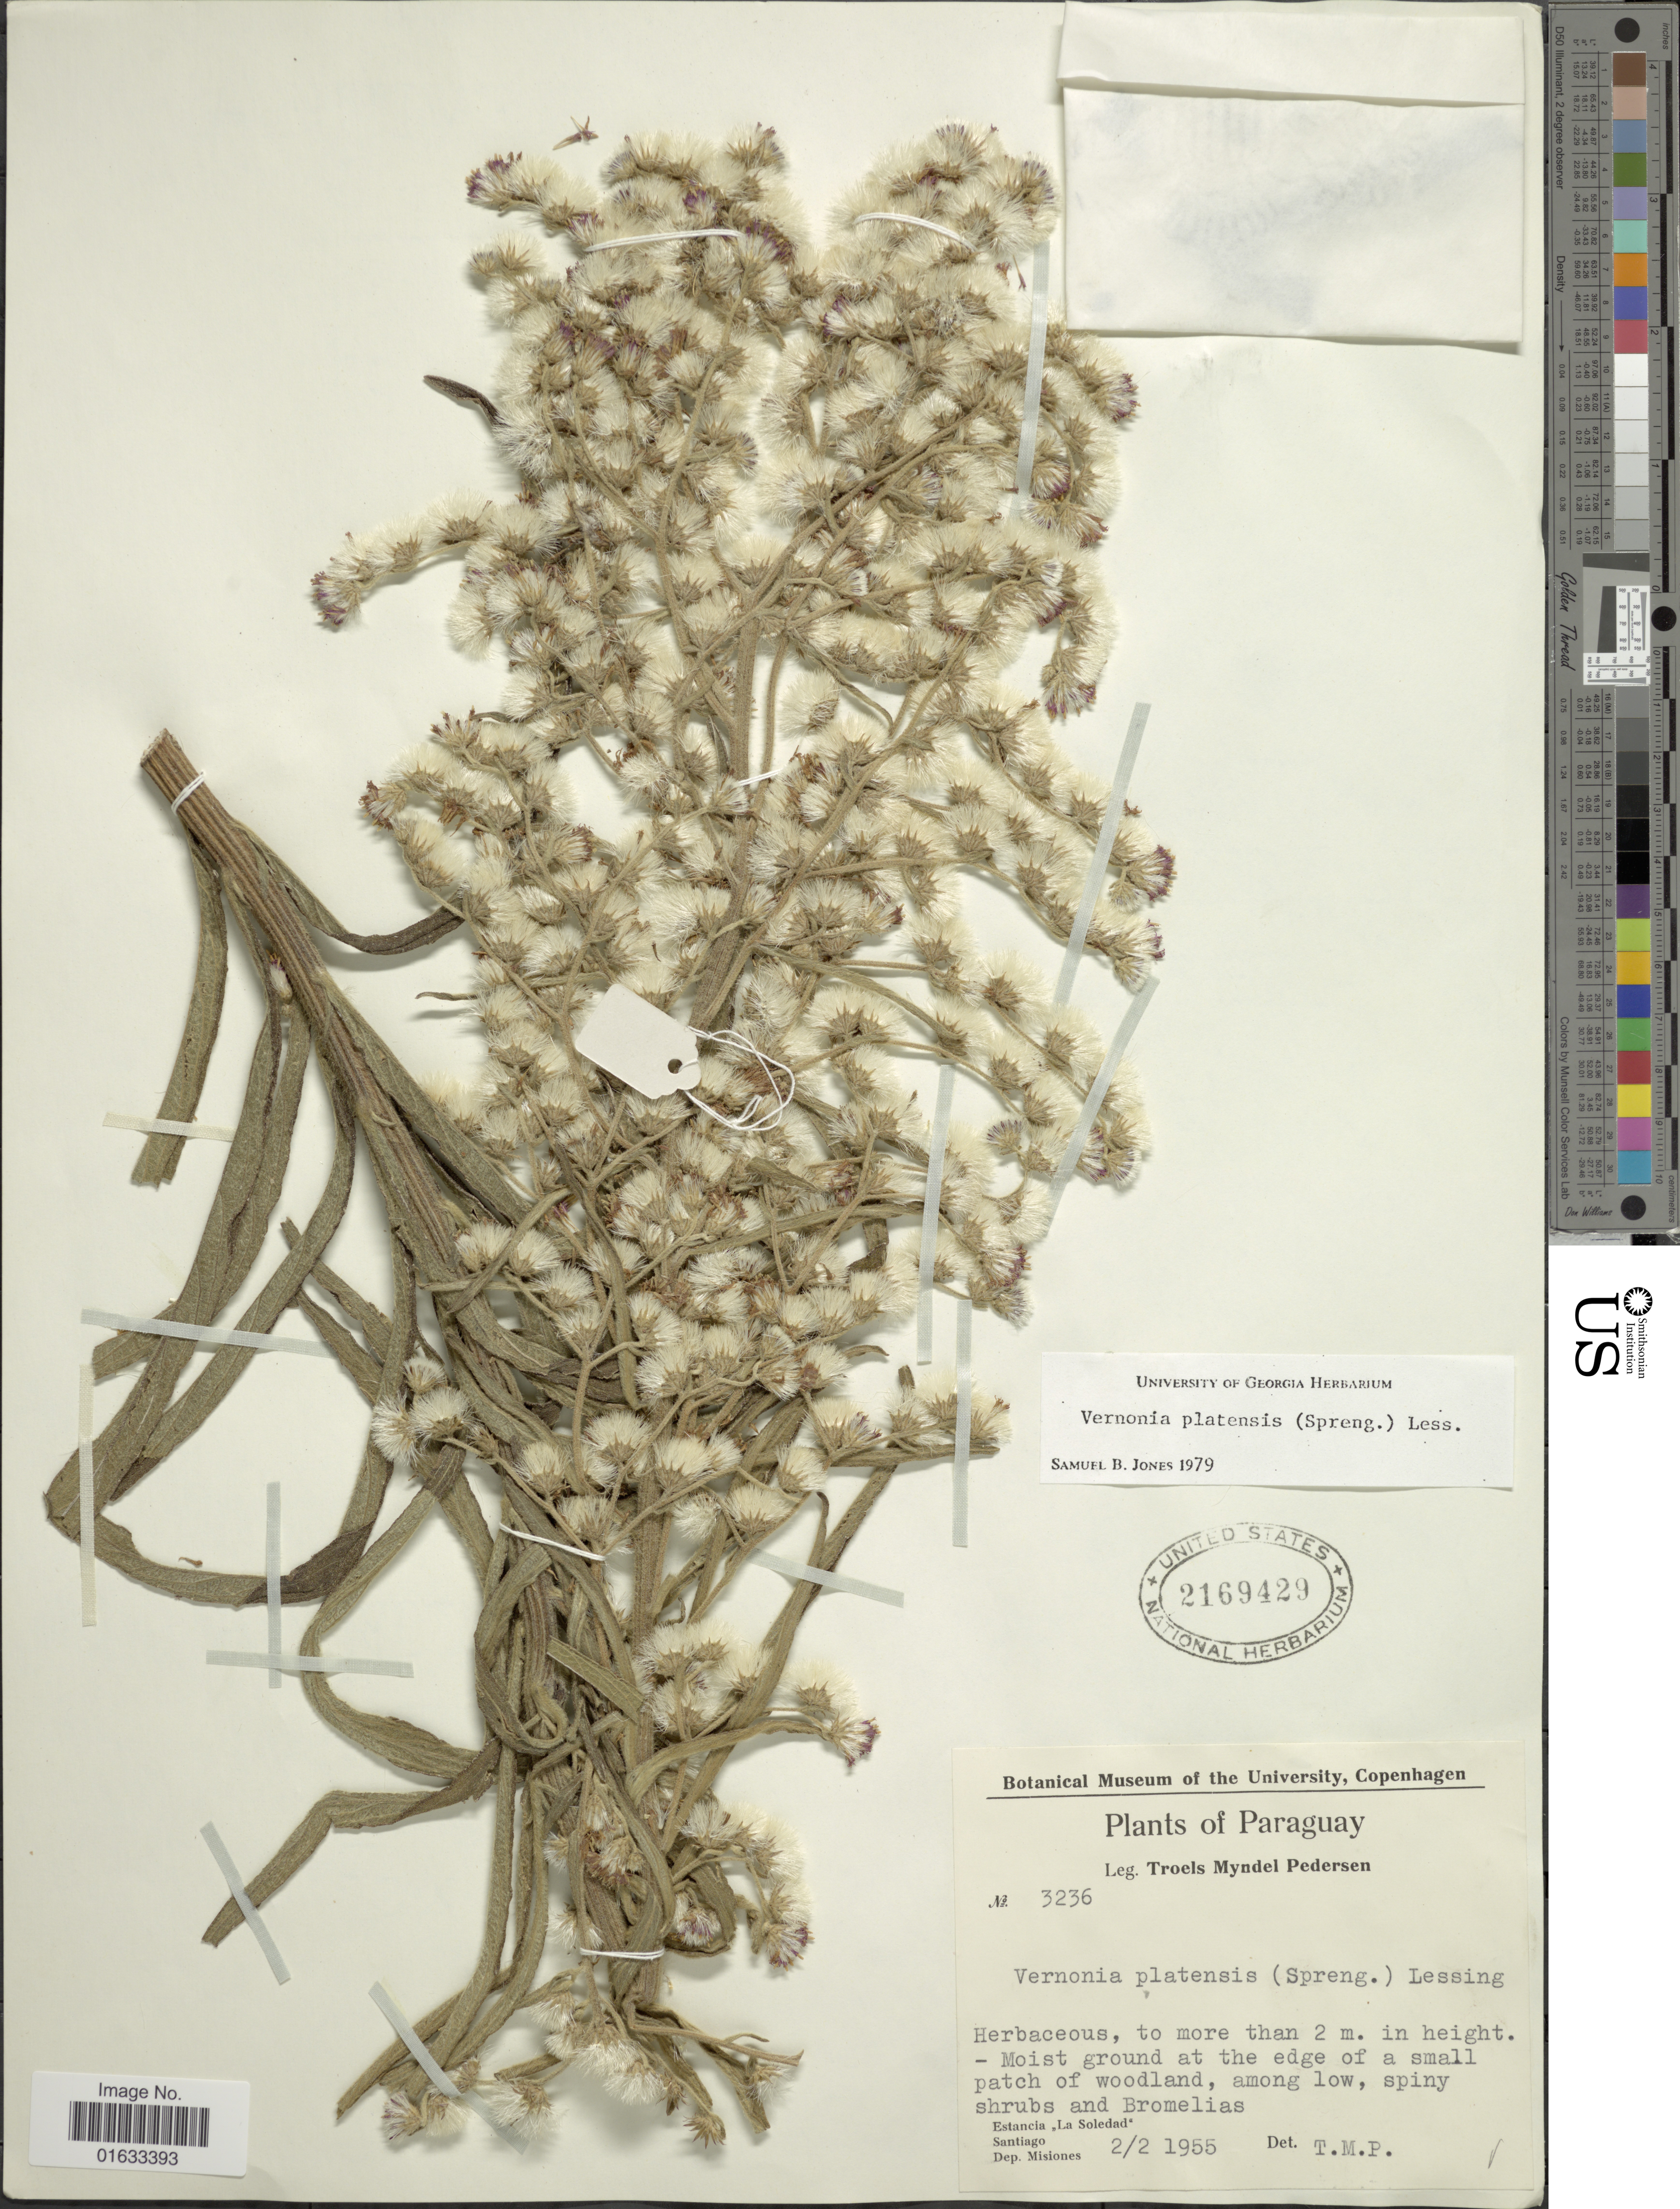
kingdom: Plantae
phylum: Tracheophyta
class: Magnoliopsida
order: Asterales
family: Asteraceae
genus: Chrysolaena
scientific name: Chrysolaena platensis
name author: (Spreng.) H. Rob.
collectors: T. Pederson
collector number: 3236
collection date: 1955-02-02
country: Paraguay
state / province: Misiones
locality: Estancia La Soledad, Santiago, Dep. Misiones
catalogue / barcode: US 2169429